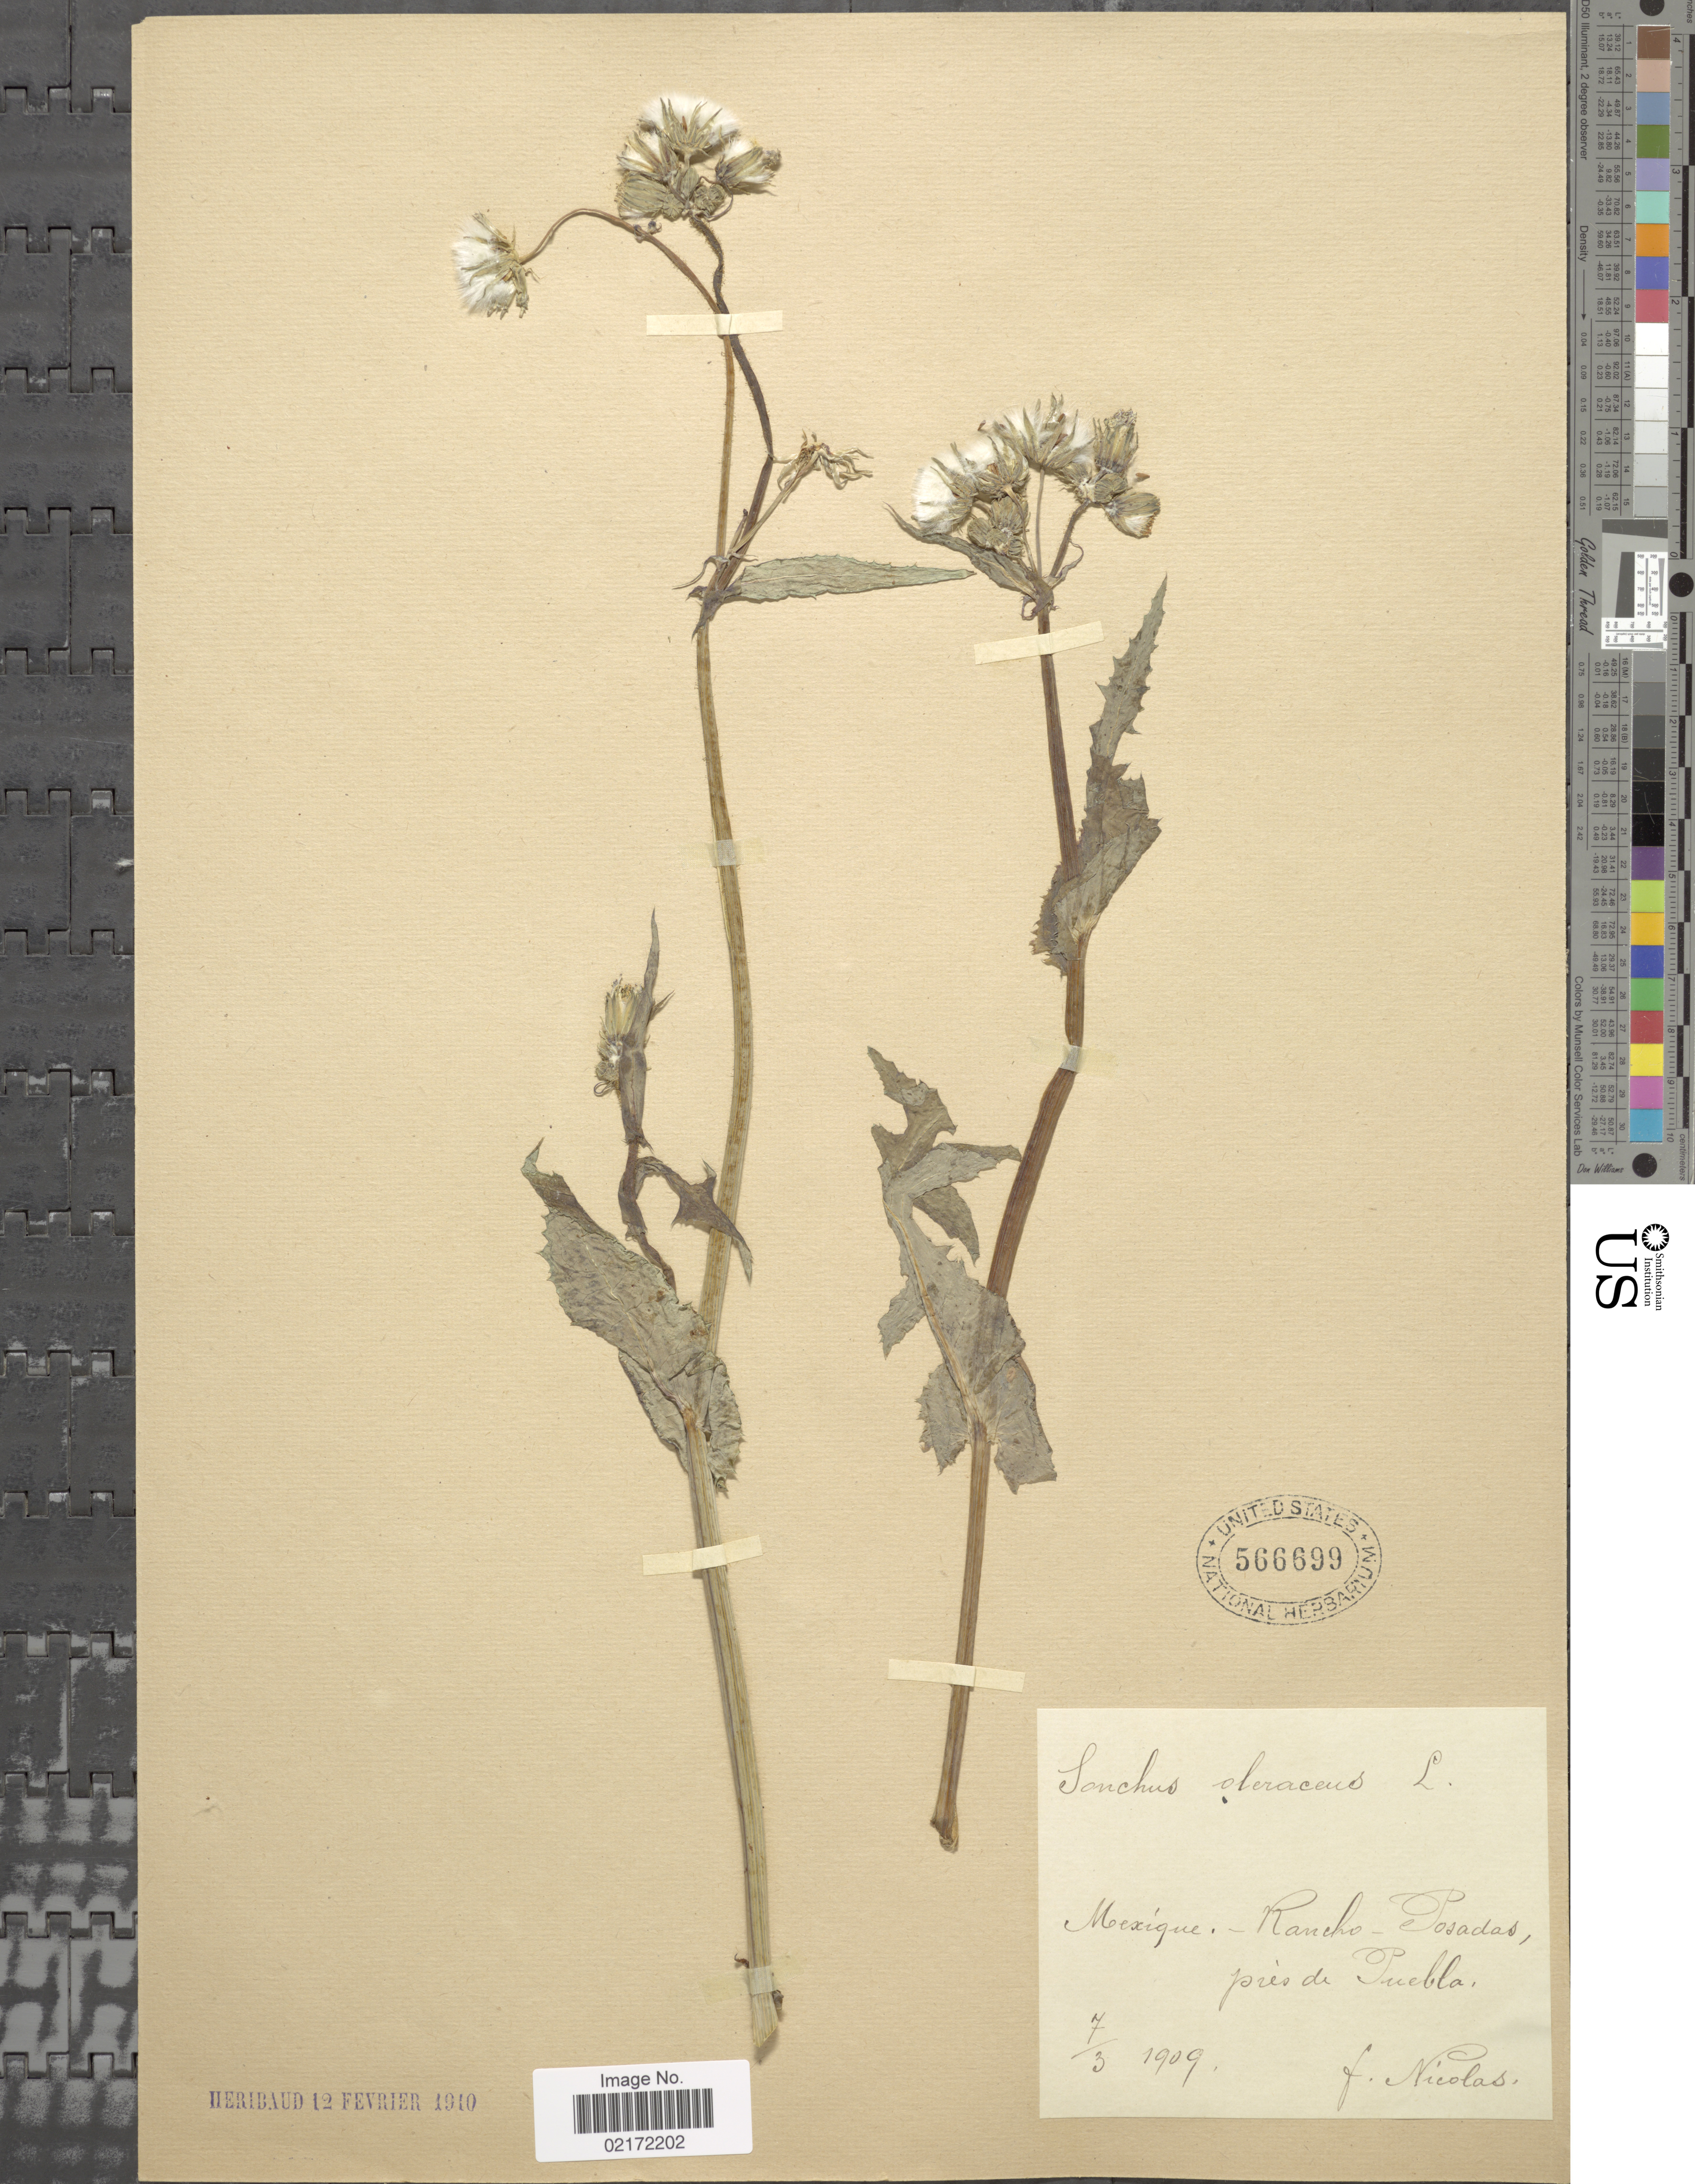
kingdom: Plantae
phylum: Tracheophyta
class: Magnoliopsida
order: Asterales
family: Asteraceae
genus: Sonchus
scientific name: Sonchus oleraceus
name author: L.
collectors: F. Nicolas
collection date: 1909-03-07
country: Mexico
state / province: Puebla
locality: Mexique: - Rancho - Posadas, près de Puebla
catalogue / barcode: US 566699